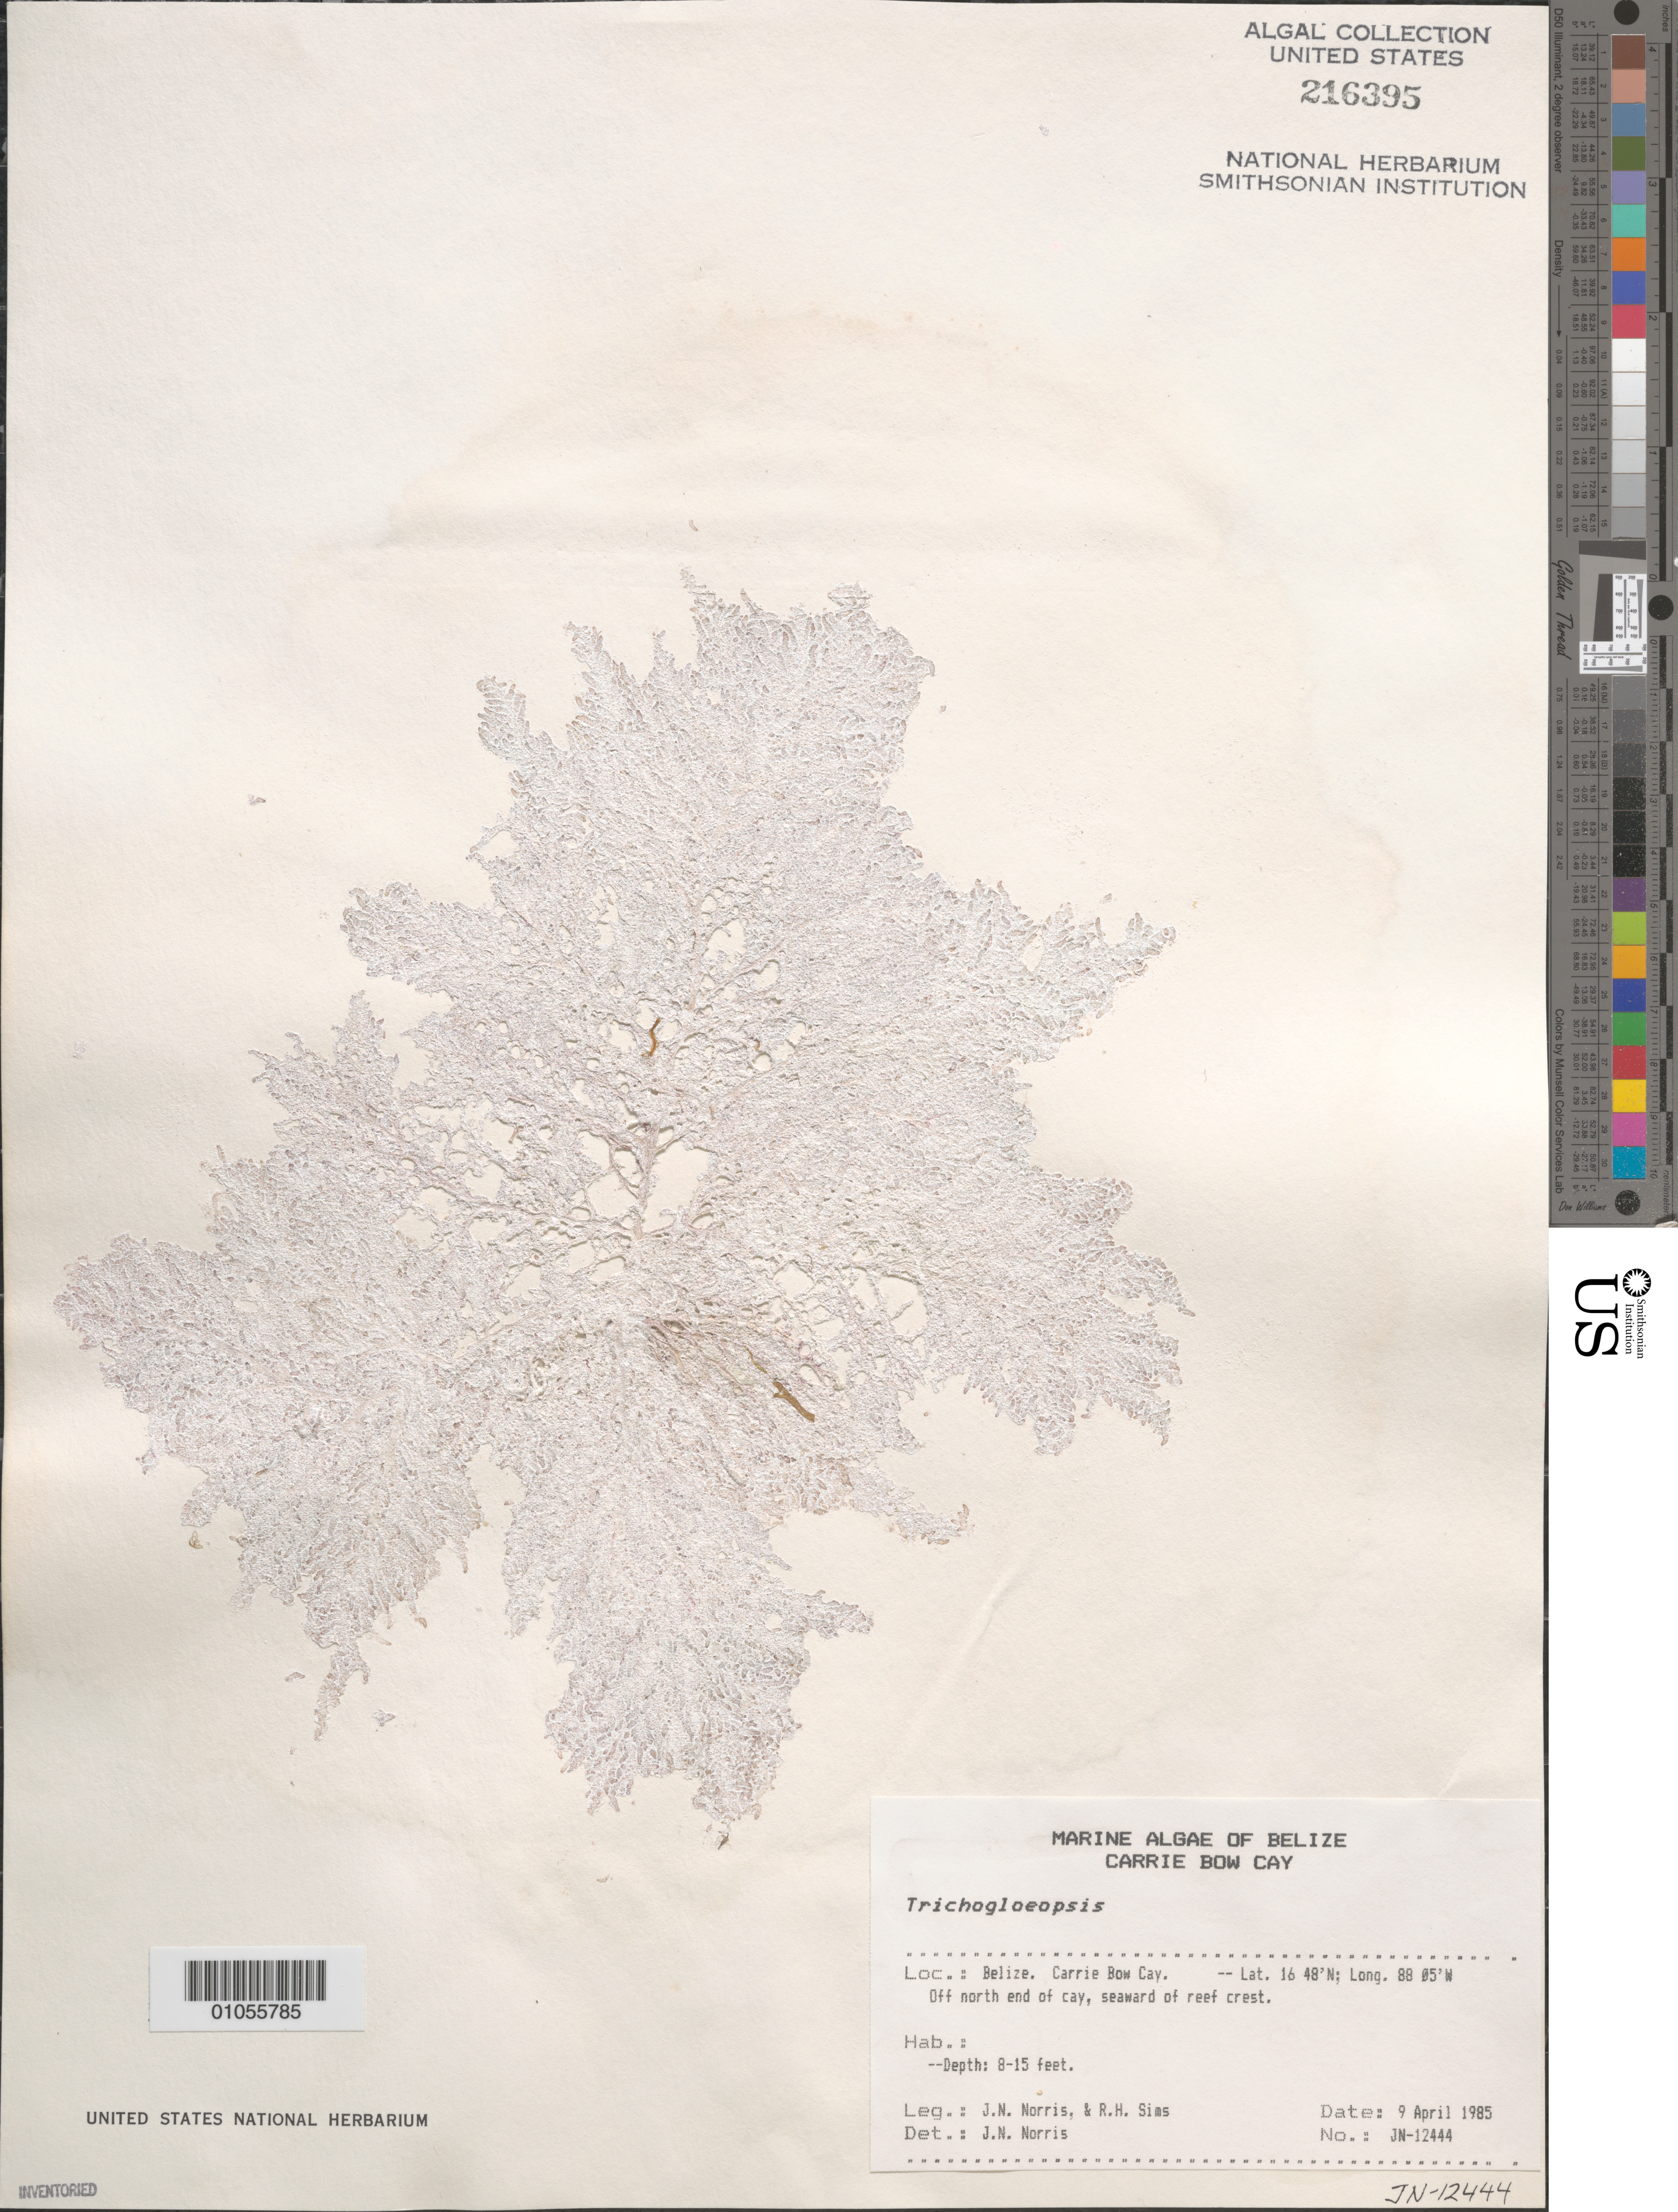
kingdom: Plantae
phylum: Rhodophyta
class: Florideophyceae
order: Nemaliales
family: Liagoraceae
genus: Trichogloeopsis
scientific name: Trichogloeopsis sp.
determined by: Norris, James N.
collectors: J. N. Norris & R. H. Sims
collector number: JN-12444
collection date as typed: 09 Apr 1985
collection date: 1985-04-09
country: Belize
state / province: Stann Creek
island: Carrie Bow Cay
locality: Off north end of cay, seaward of reef crest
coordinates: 16 48'N, 88 05'W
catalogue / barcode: US 216395